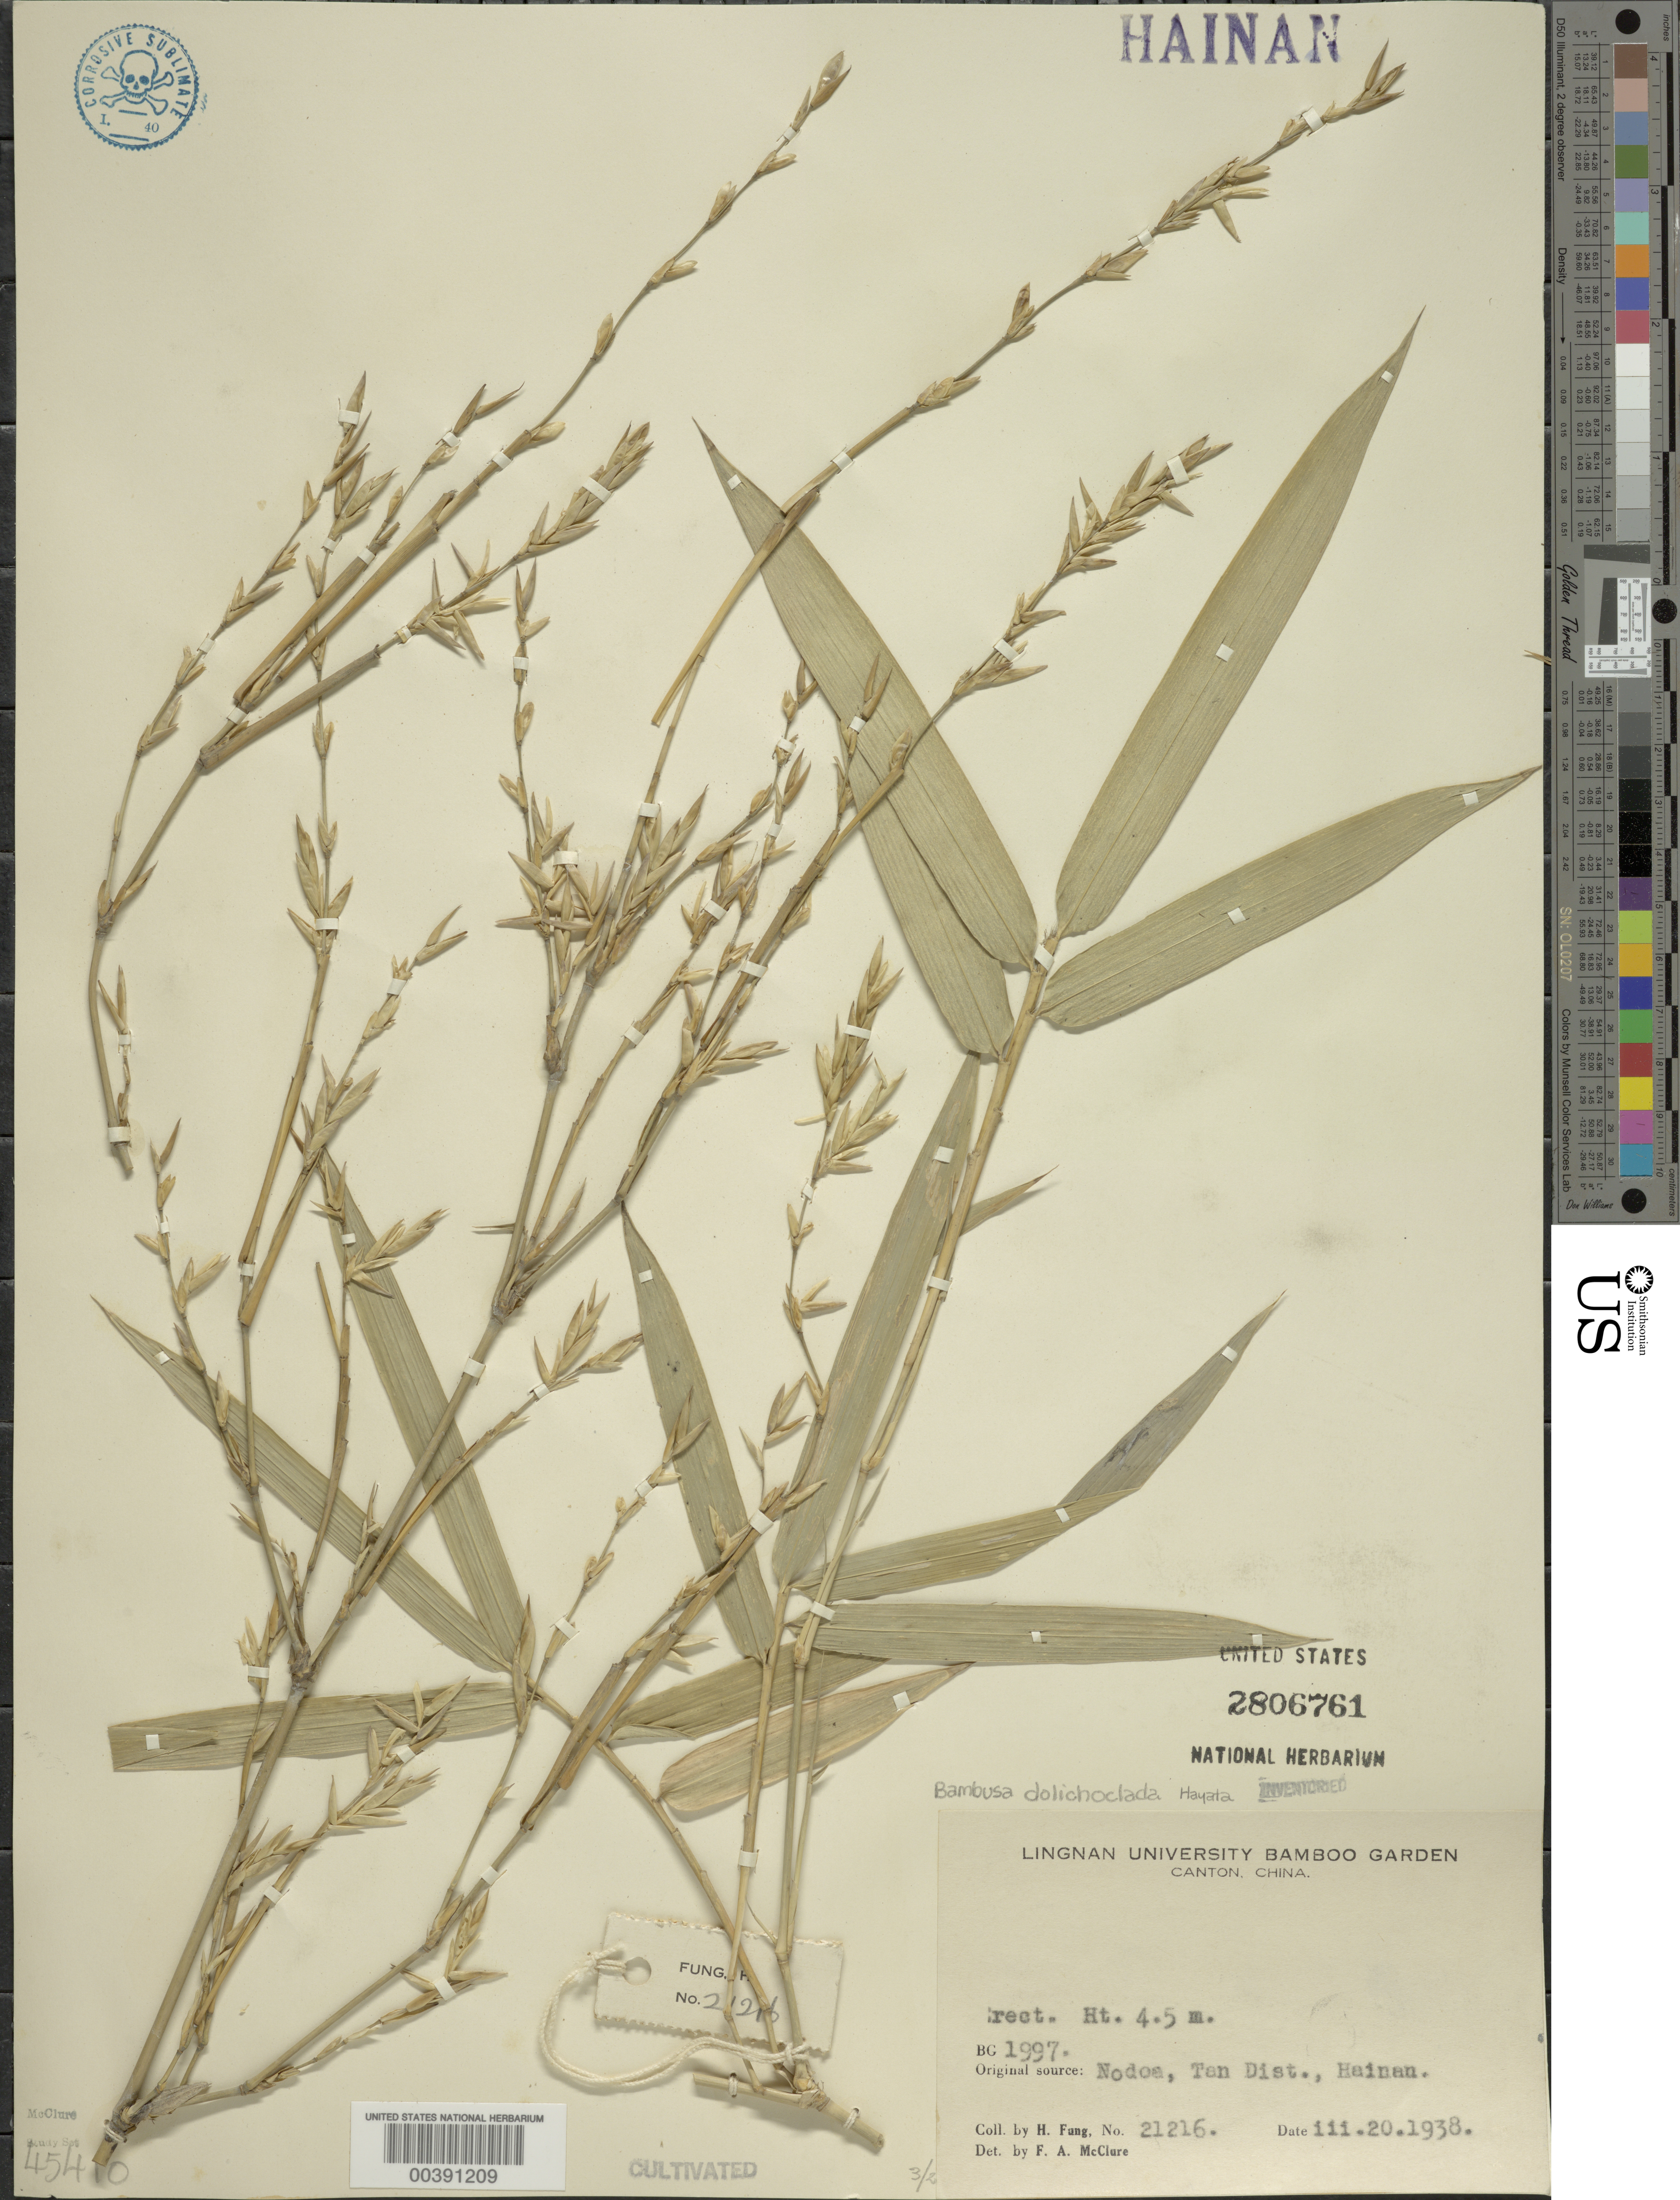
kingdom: Plantae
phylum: Tracheophyta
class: Liliopsida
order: Poales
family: Poaceae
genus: Bambusa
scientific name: Bambusa dolichoclada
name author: Hayata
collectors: H. L. Fung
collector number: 21216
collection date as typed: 20 Mar 1938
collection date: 1938-03-20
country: China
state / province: Guangdong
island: Honam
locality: Lingnan univ. bg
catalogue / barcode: US 2806761